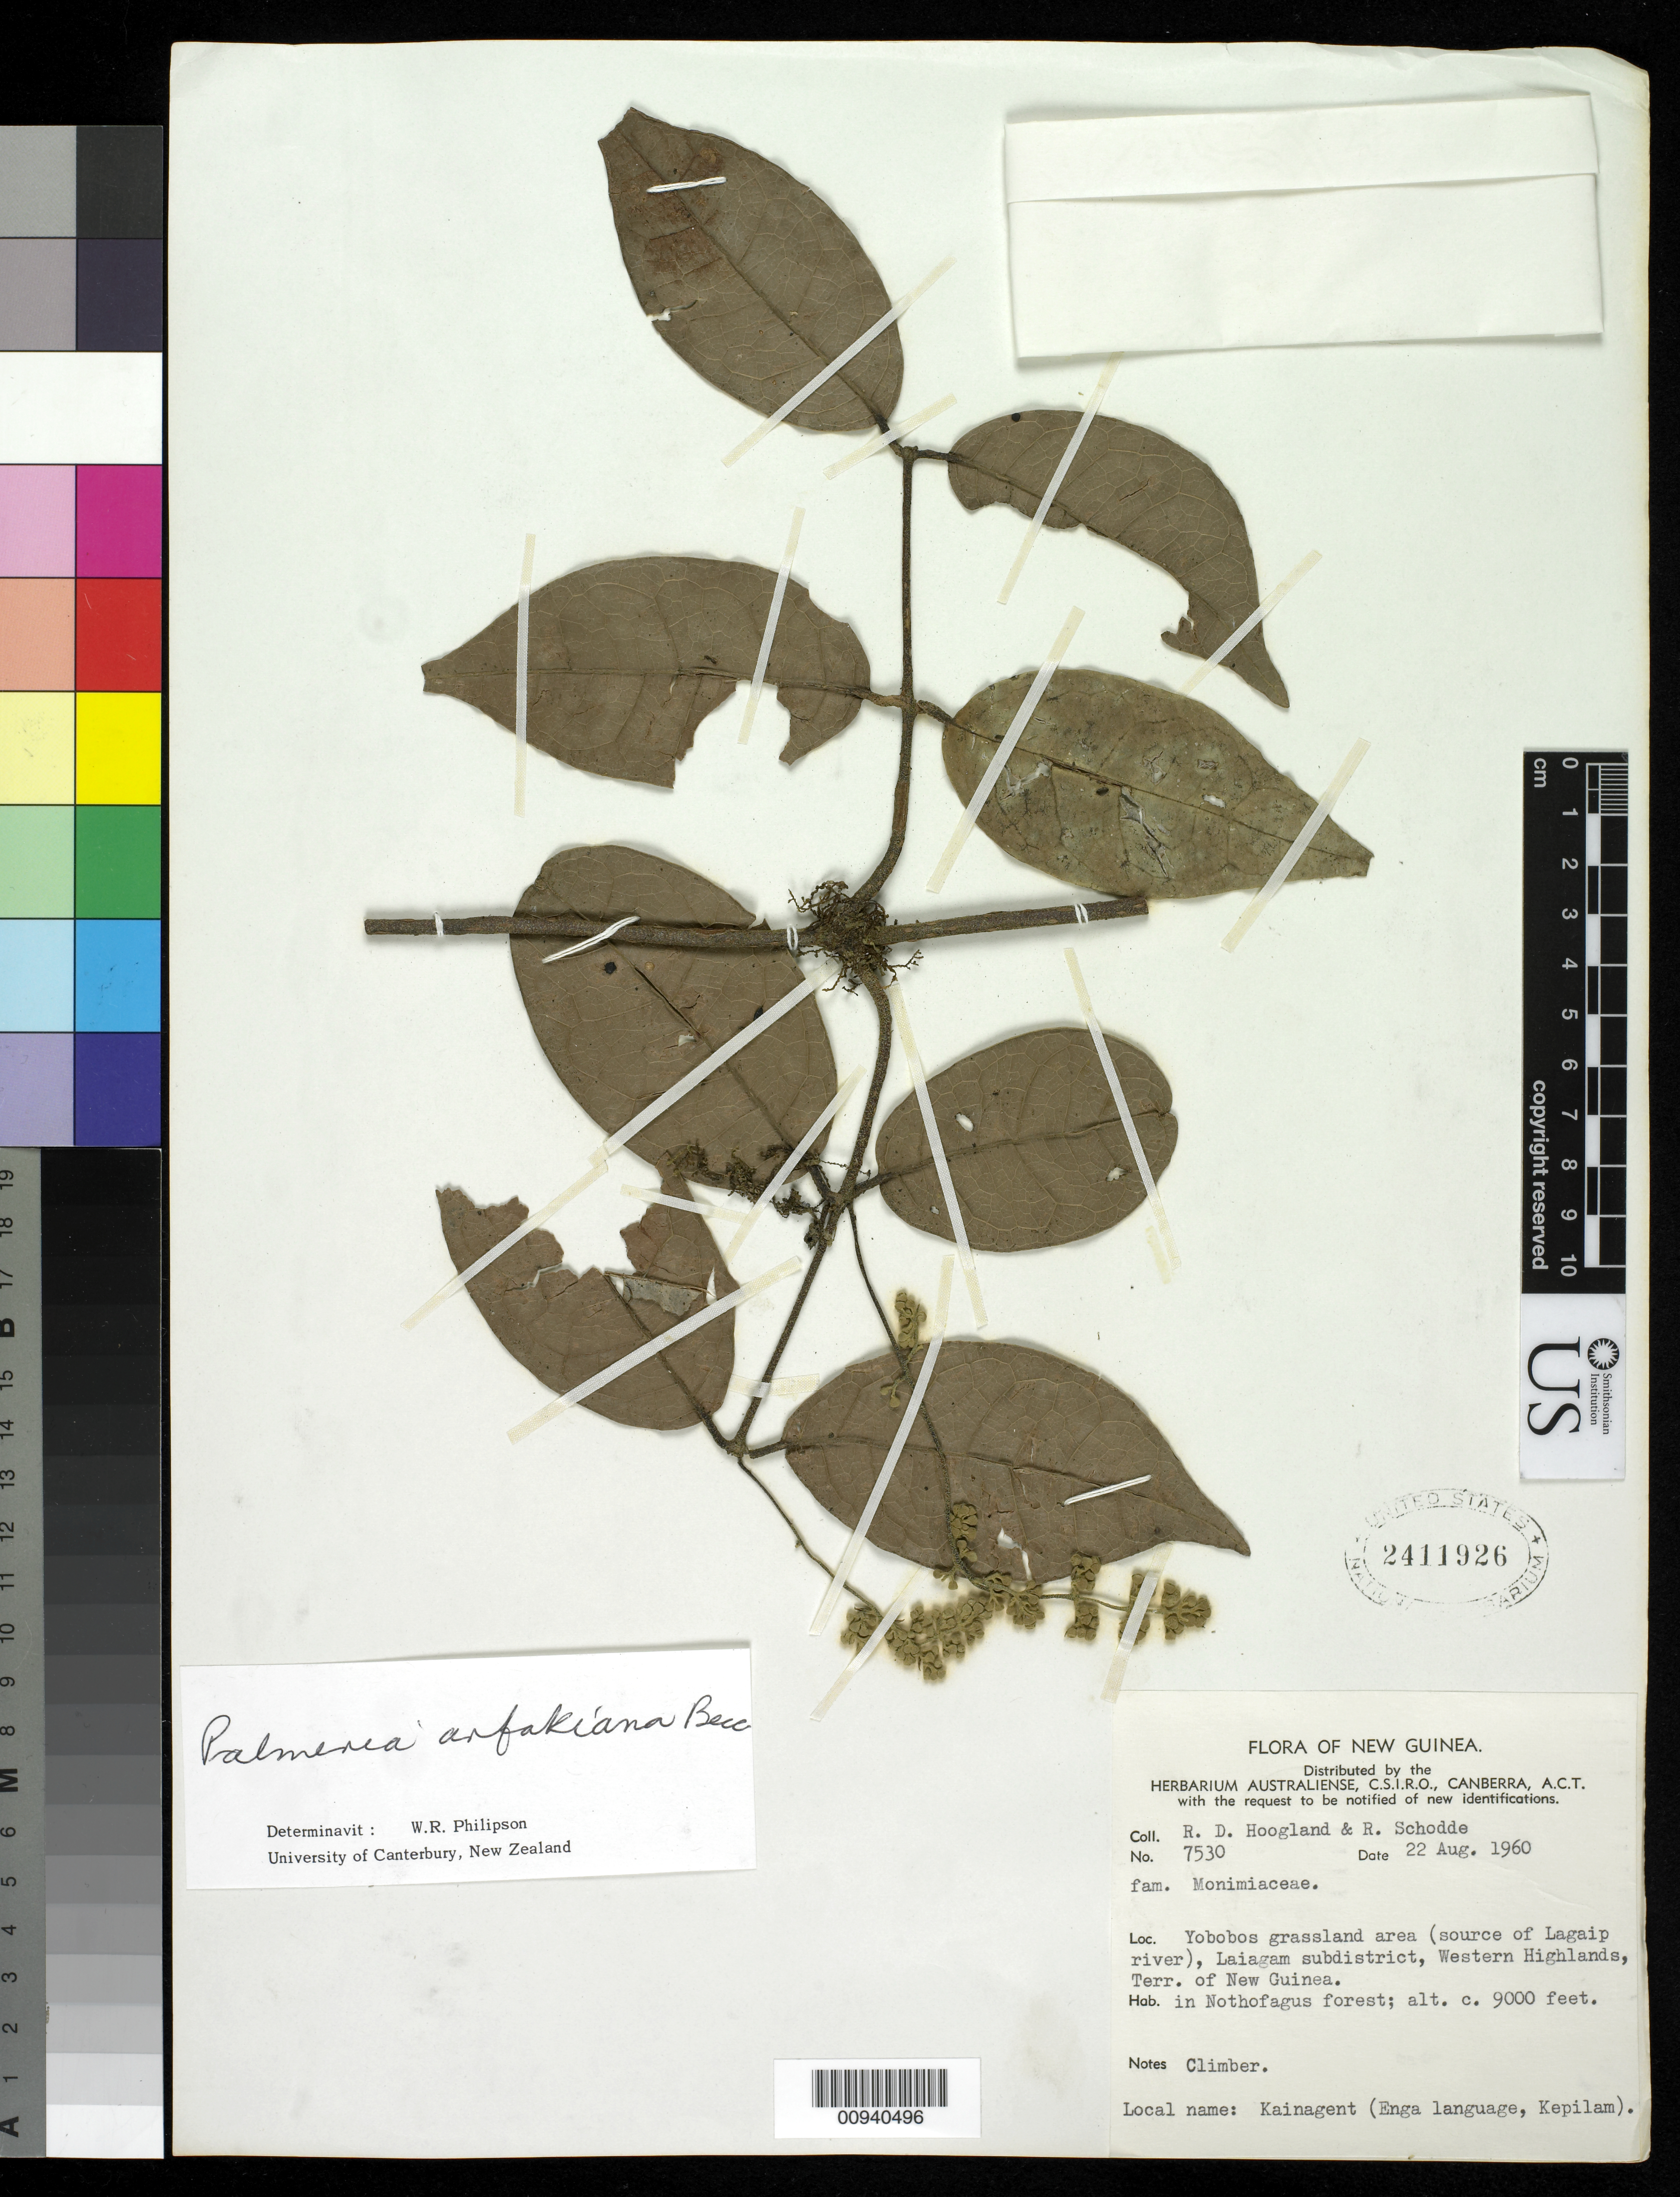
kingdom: Plantae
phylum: Tracheophyta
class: Magnoliopsida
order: Laurales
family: Monimiaceae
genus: Palmeria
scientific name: Palmeria arfakiana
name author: Becc. & A.C. Sm.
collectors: R. D. Hoogland & R. Schodde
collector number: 7530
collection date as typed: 22 Aug 1960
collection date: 1960-08-22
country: Papua New Guinea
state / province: Enga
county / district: Laiagam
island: New Guinea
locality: Yobobos grassland area (source of Lagaip River)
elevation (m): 2743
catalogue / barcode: US 2411926